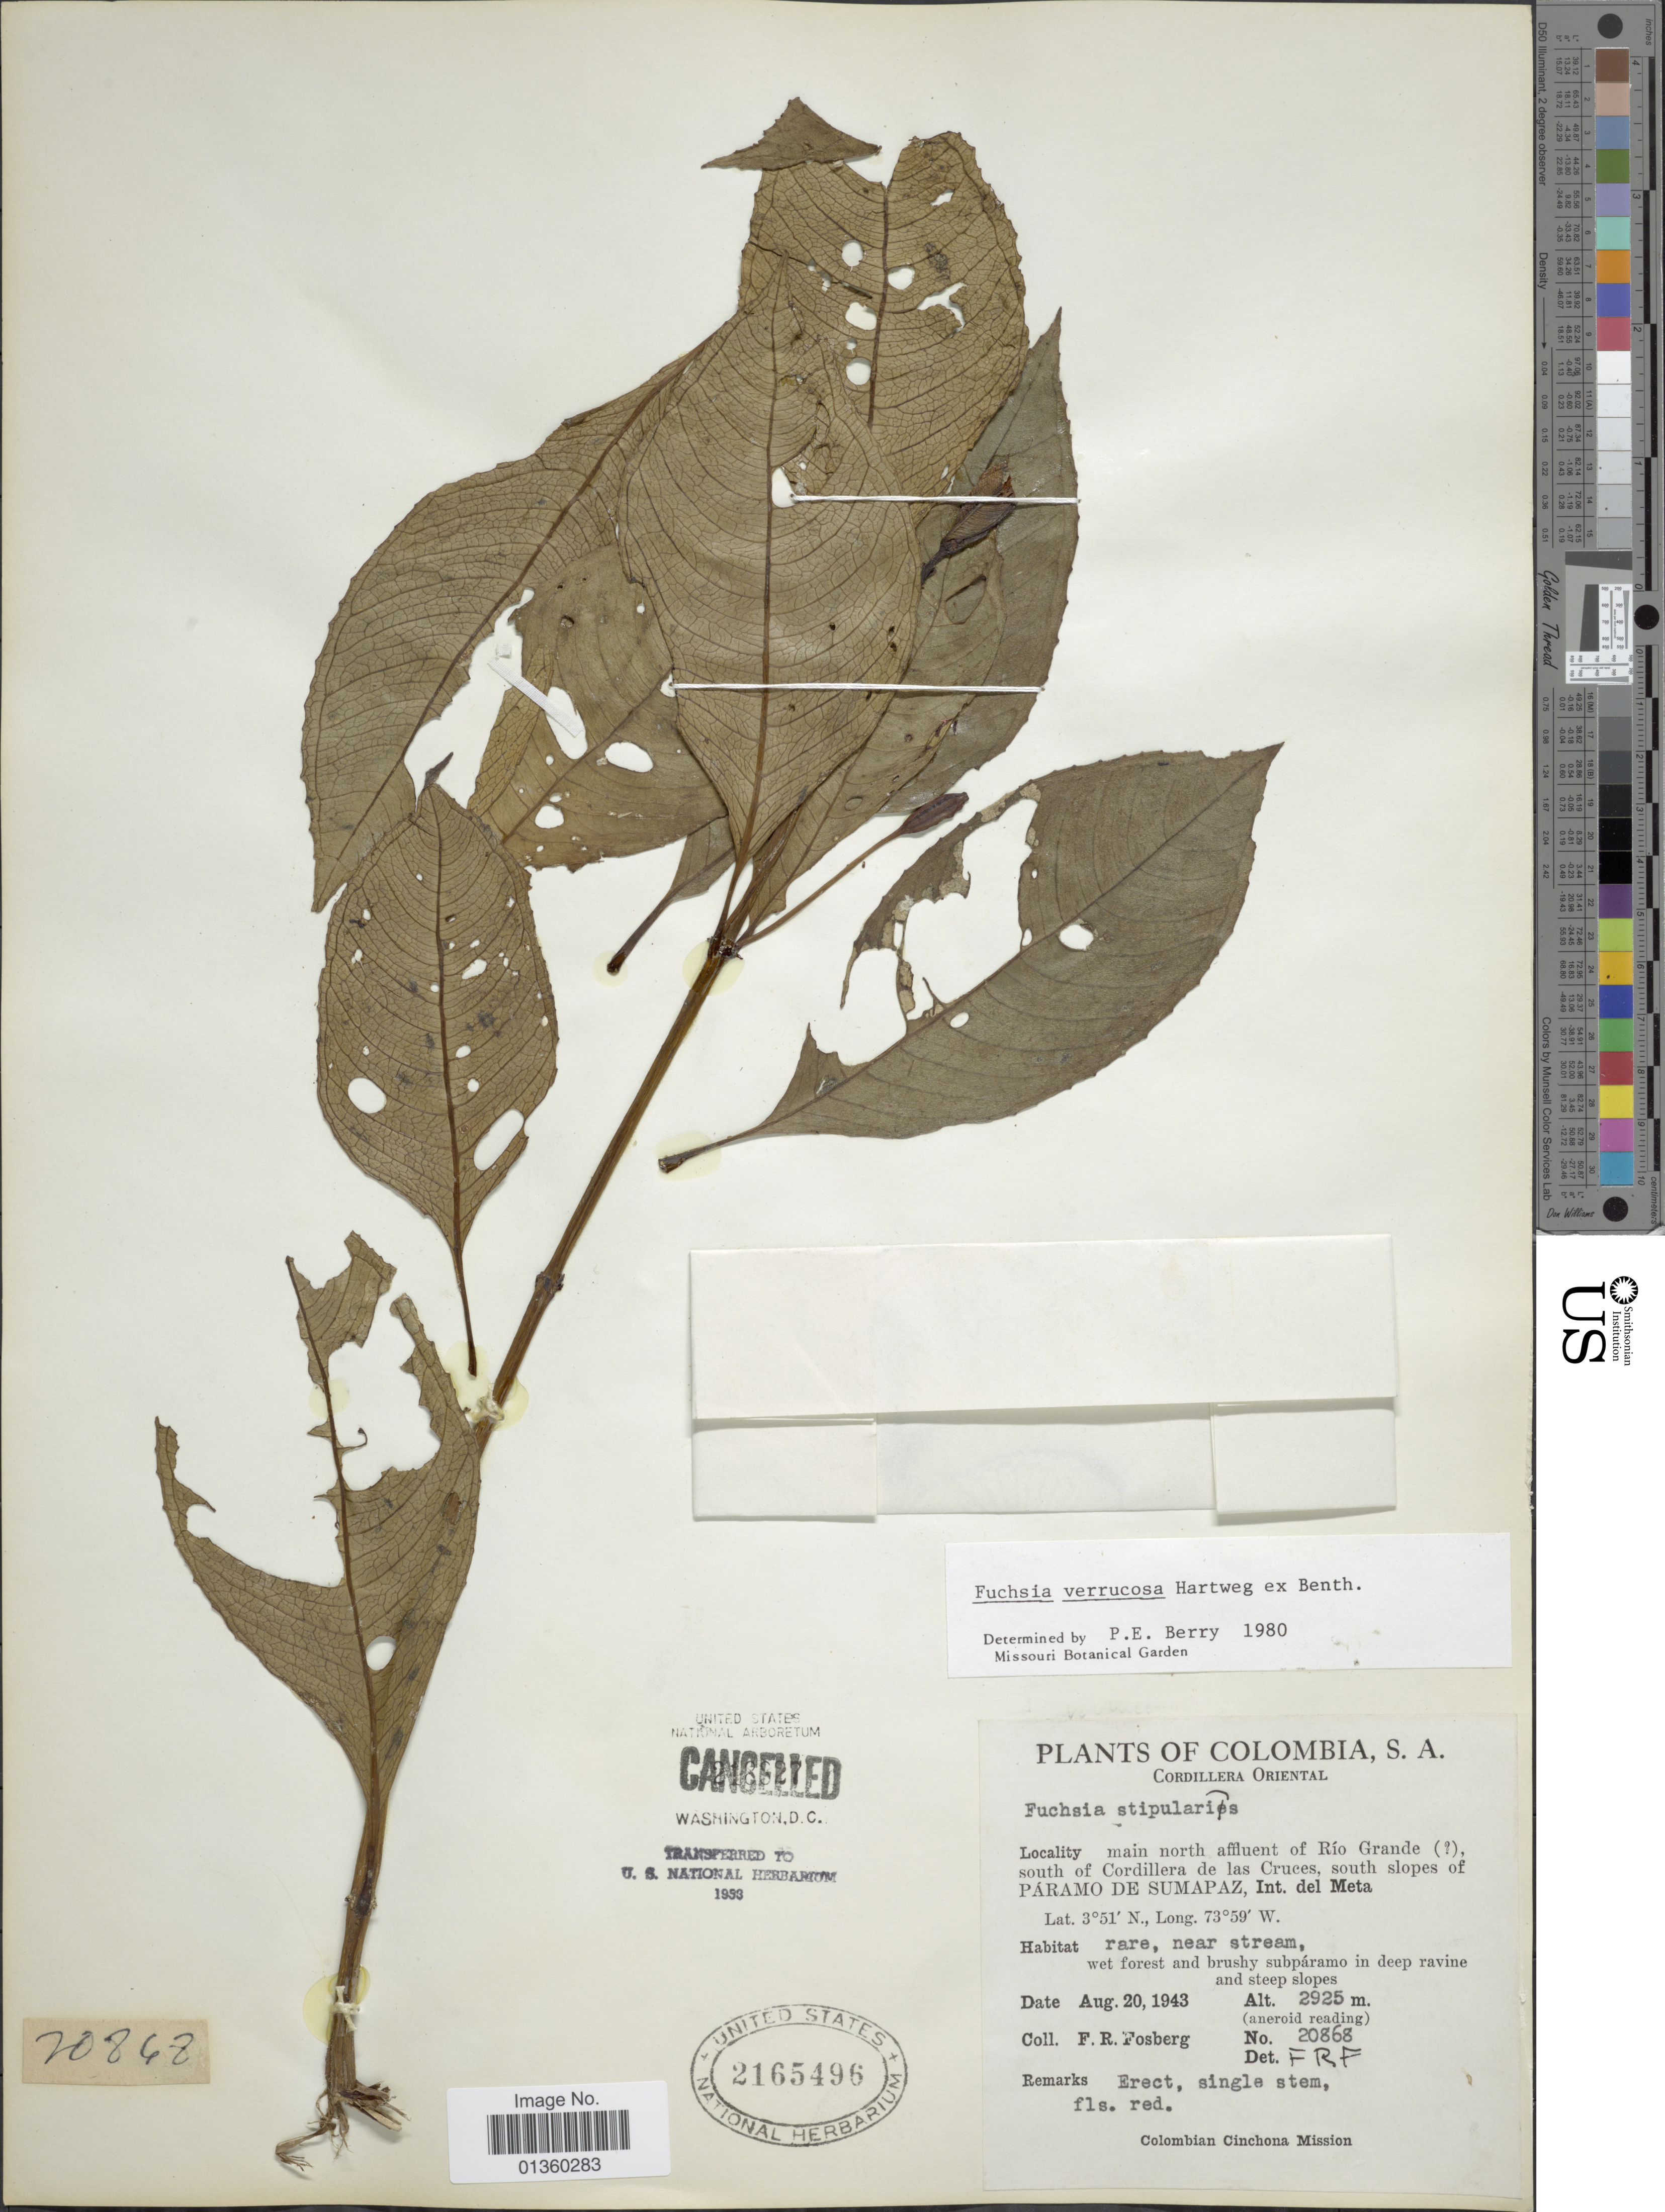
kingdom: Plantae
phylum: Tracheophyta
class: Magnoliopsida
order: Myrtales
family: Onagraceae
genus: Fuchsia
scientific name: Fuchsia verrucosa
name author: Hartw. ex Benth.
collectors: F. R. Fosberg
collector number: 20868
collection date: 1943-08-20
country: Colombia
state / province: Meta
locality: Cordillera Oriental, main north affluent of Río Grande, south of Cordillera de las Cruces, south slopes of Páramo de Sumapaz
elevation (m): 2925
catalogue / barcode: US 2165496